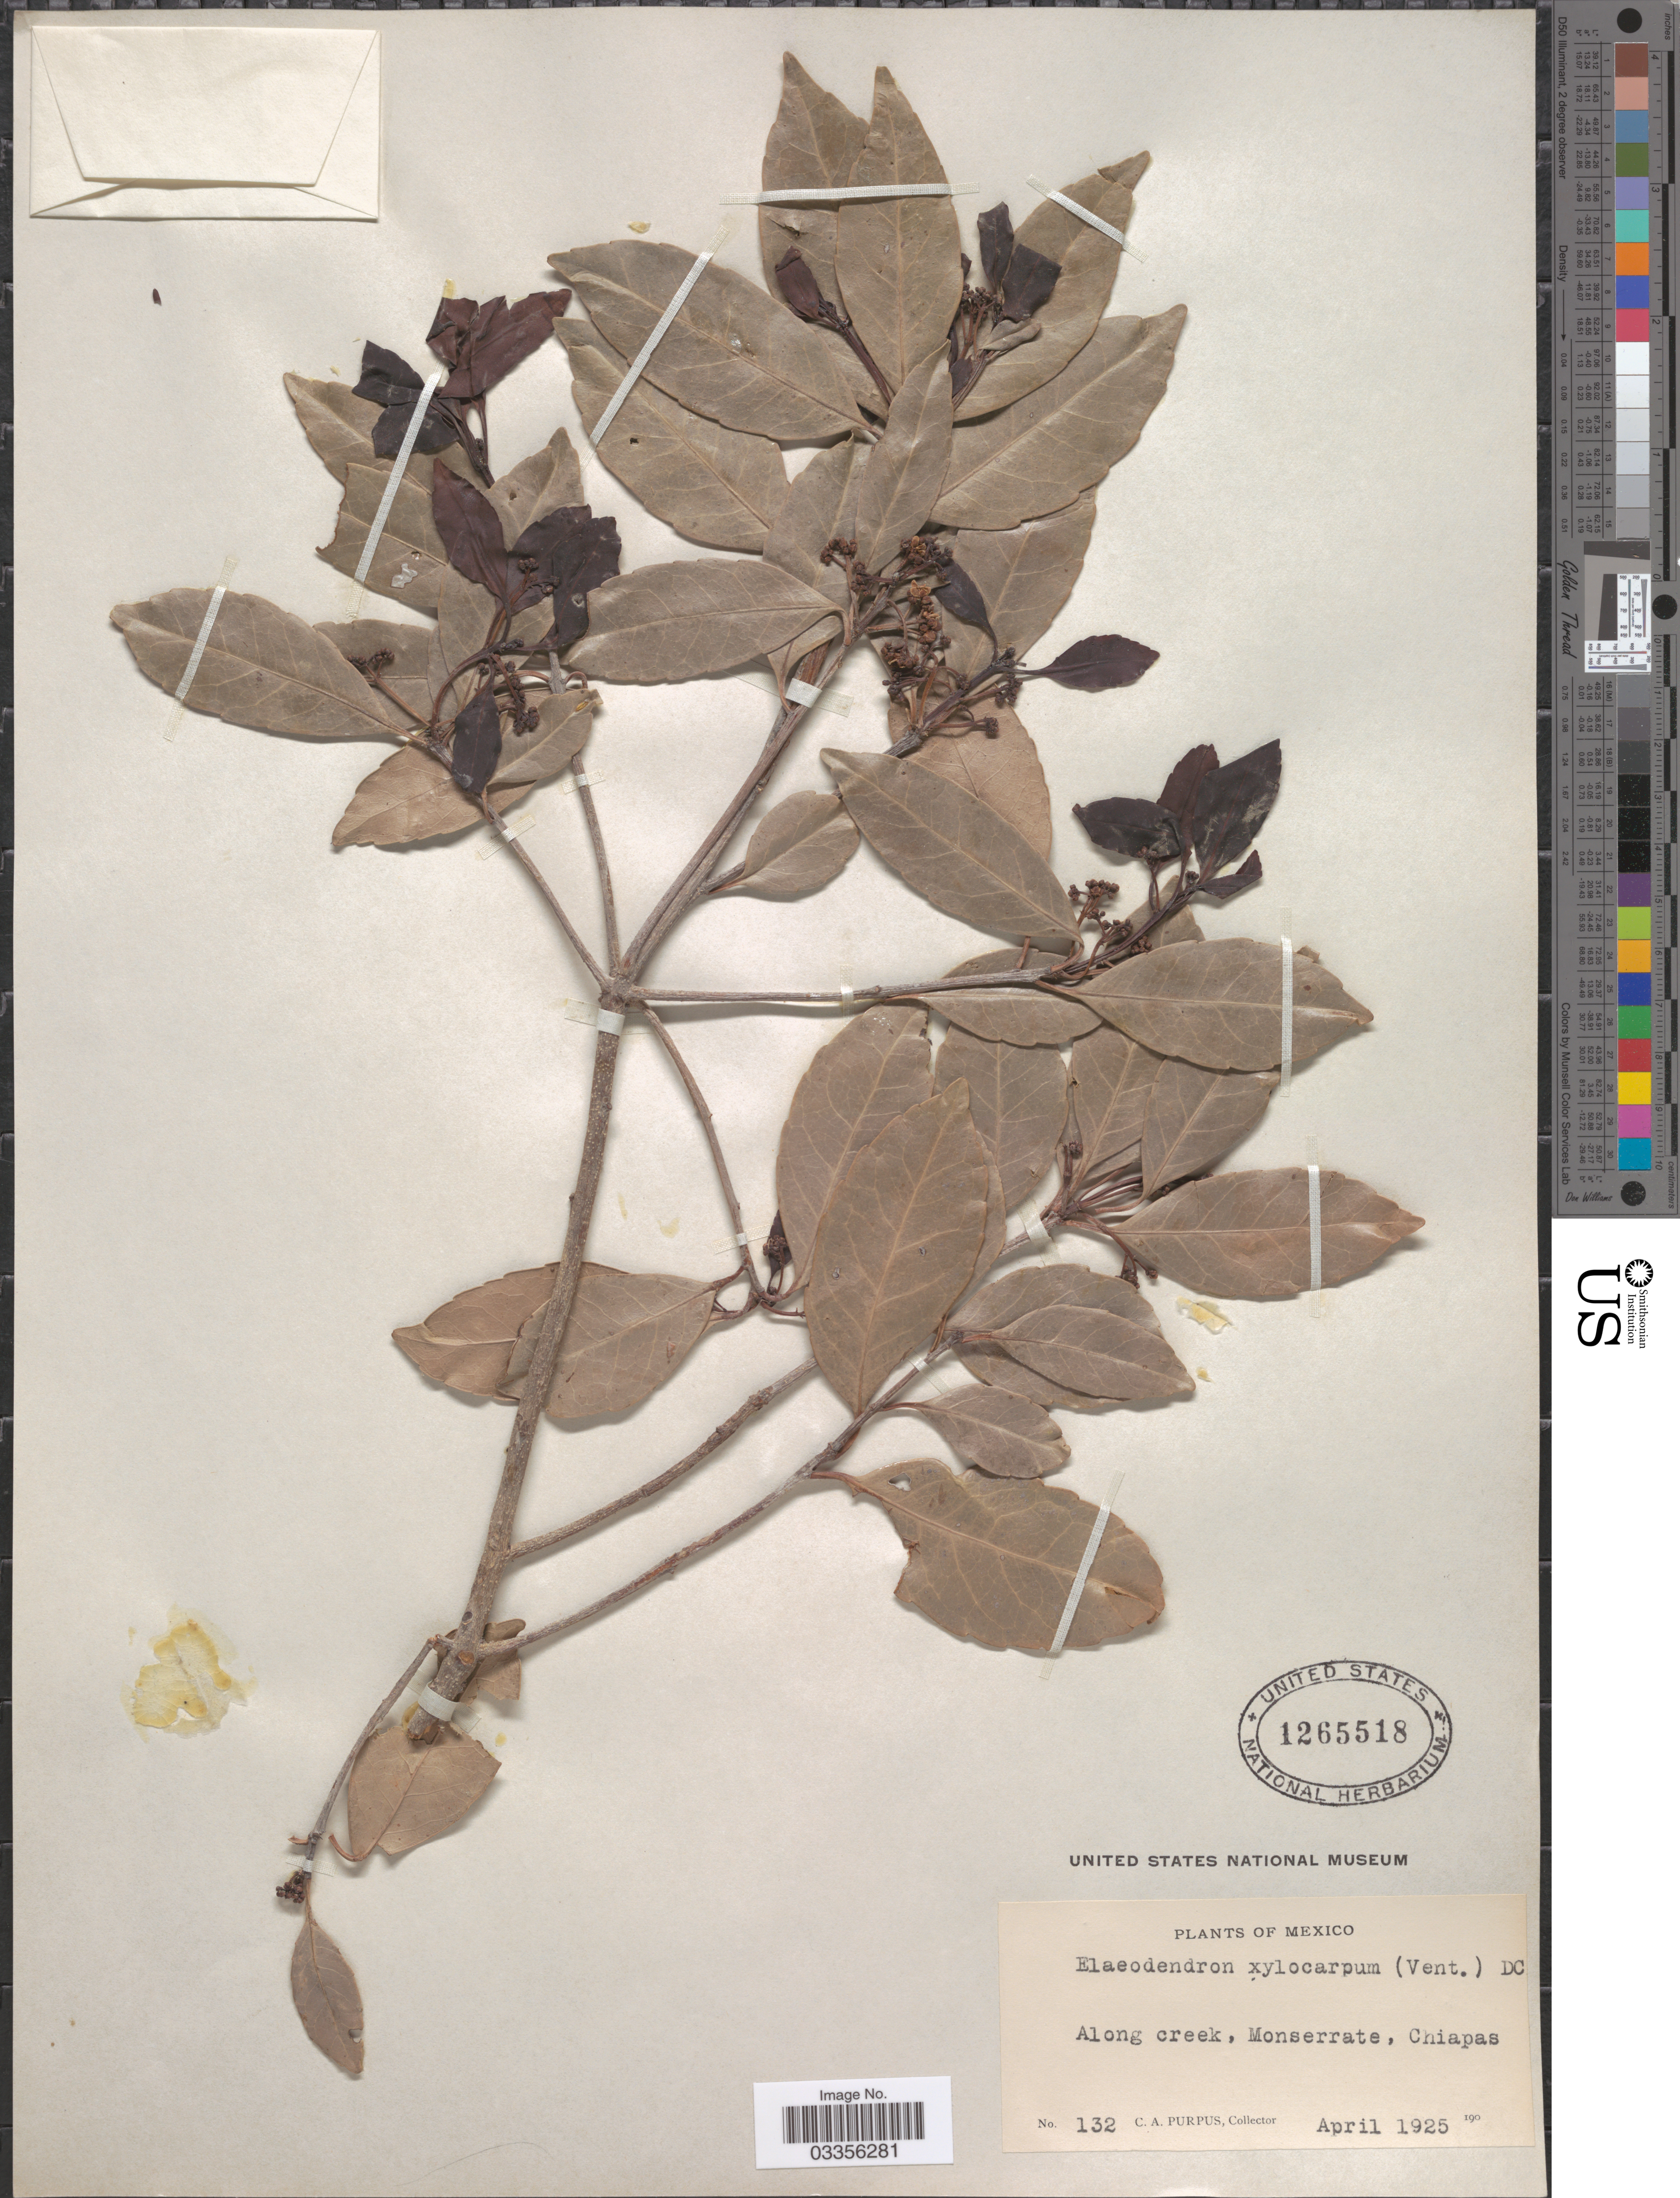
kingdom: Plantae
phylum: Tracheophyta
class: Magnoliopsida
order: Celastrales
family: Celastraceae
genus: Elaeodendron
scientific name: Elaeodendron xylocarpum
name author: (Vent.) DC.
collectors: C. A. Purpus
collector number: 132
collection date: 1925-04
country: Mexico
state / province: Chiapas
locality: Along creek, Monserrate.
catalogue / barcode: US 1265518